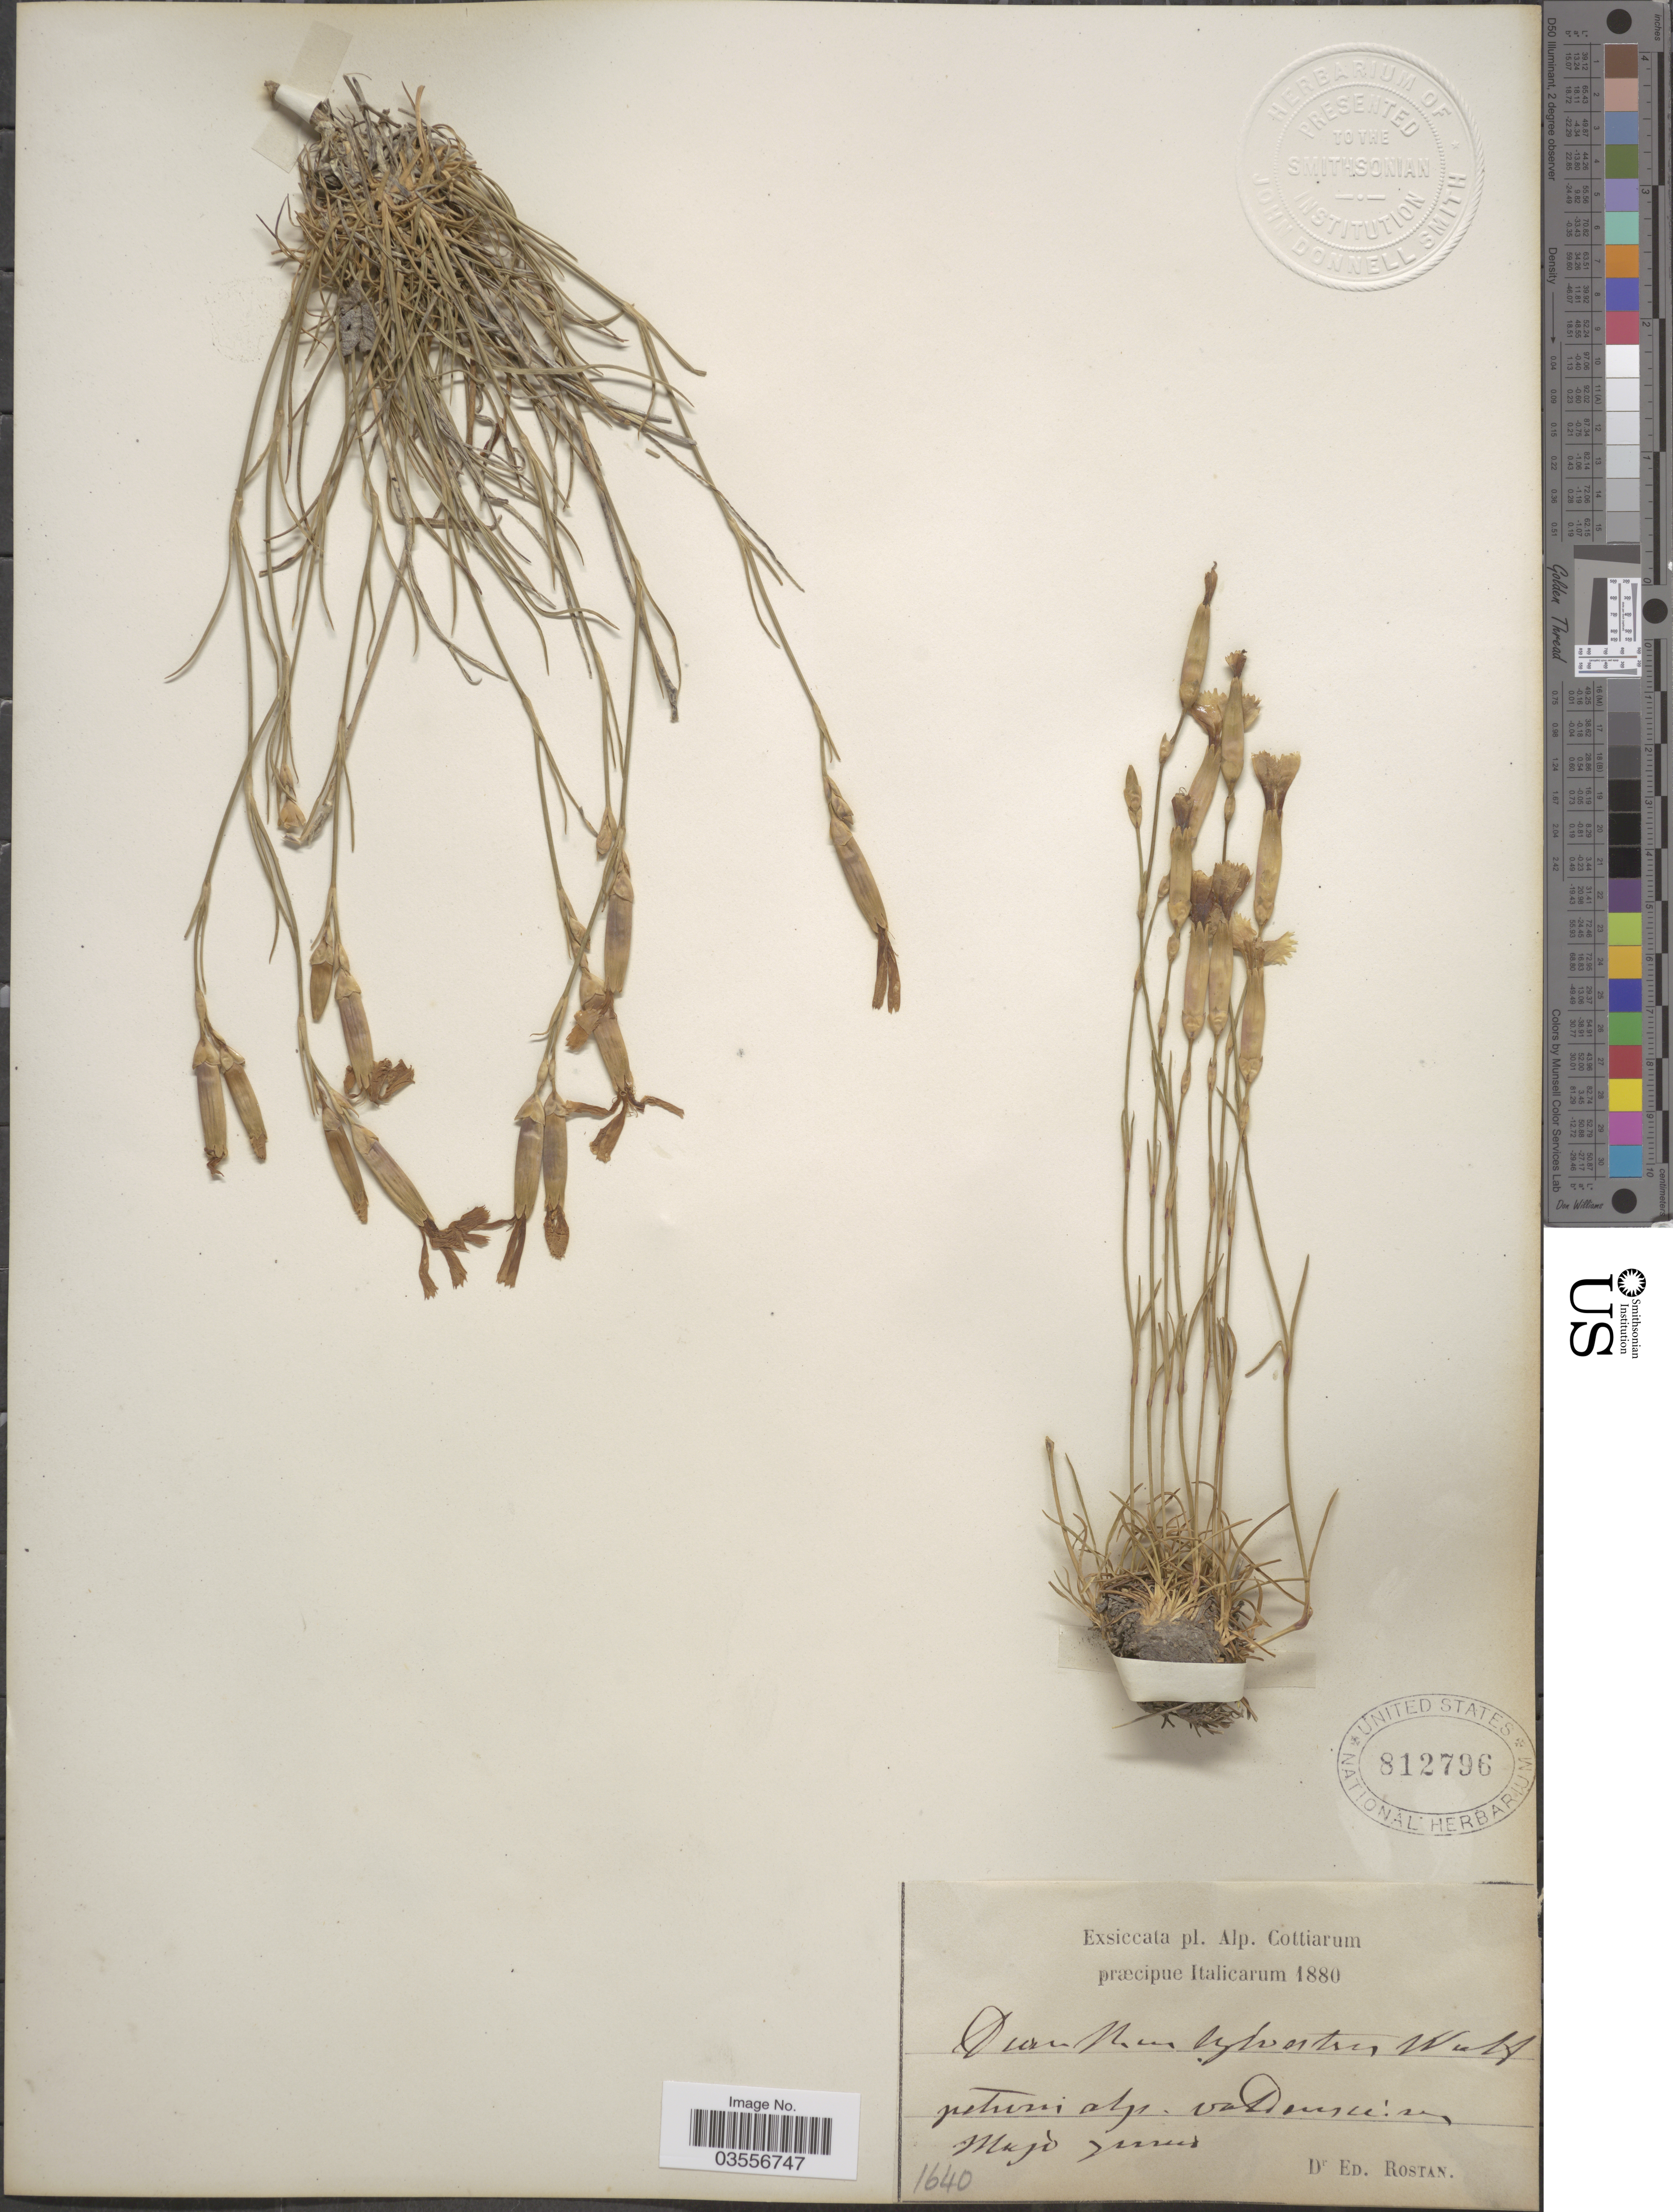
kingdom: Plantae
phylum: Tracheophyta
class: Magnoliopsida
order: Caryophyllales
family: Caryophyllaceae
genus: Dianthus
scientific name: Dianthus sylvestris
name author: Wulfen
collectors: E. Rostan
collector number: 1640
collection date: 1880-05/1880-06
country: Italy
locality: Pl. Alp. Cottiarum præcipue Italicarum. Petusis [interpreted] alps valduscium [interpreted].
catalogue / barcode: US 812796